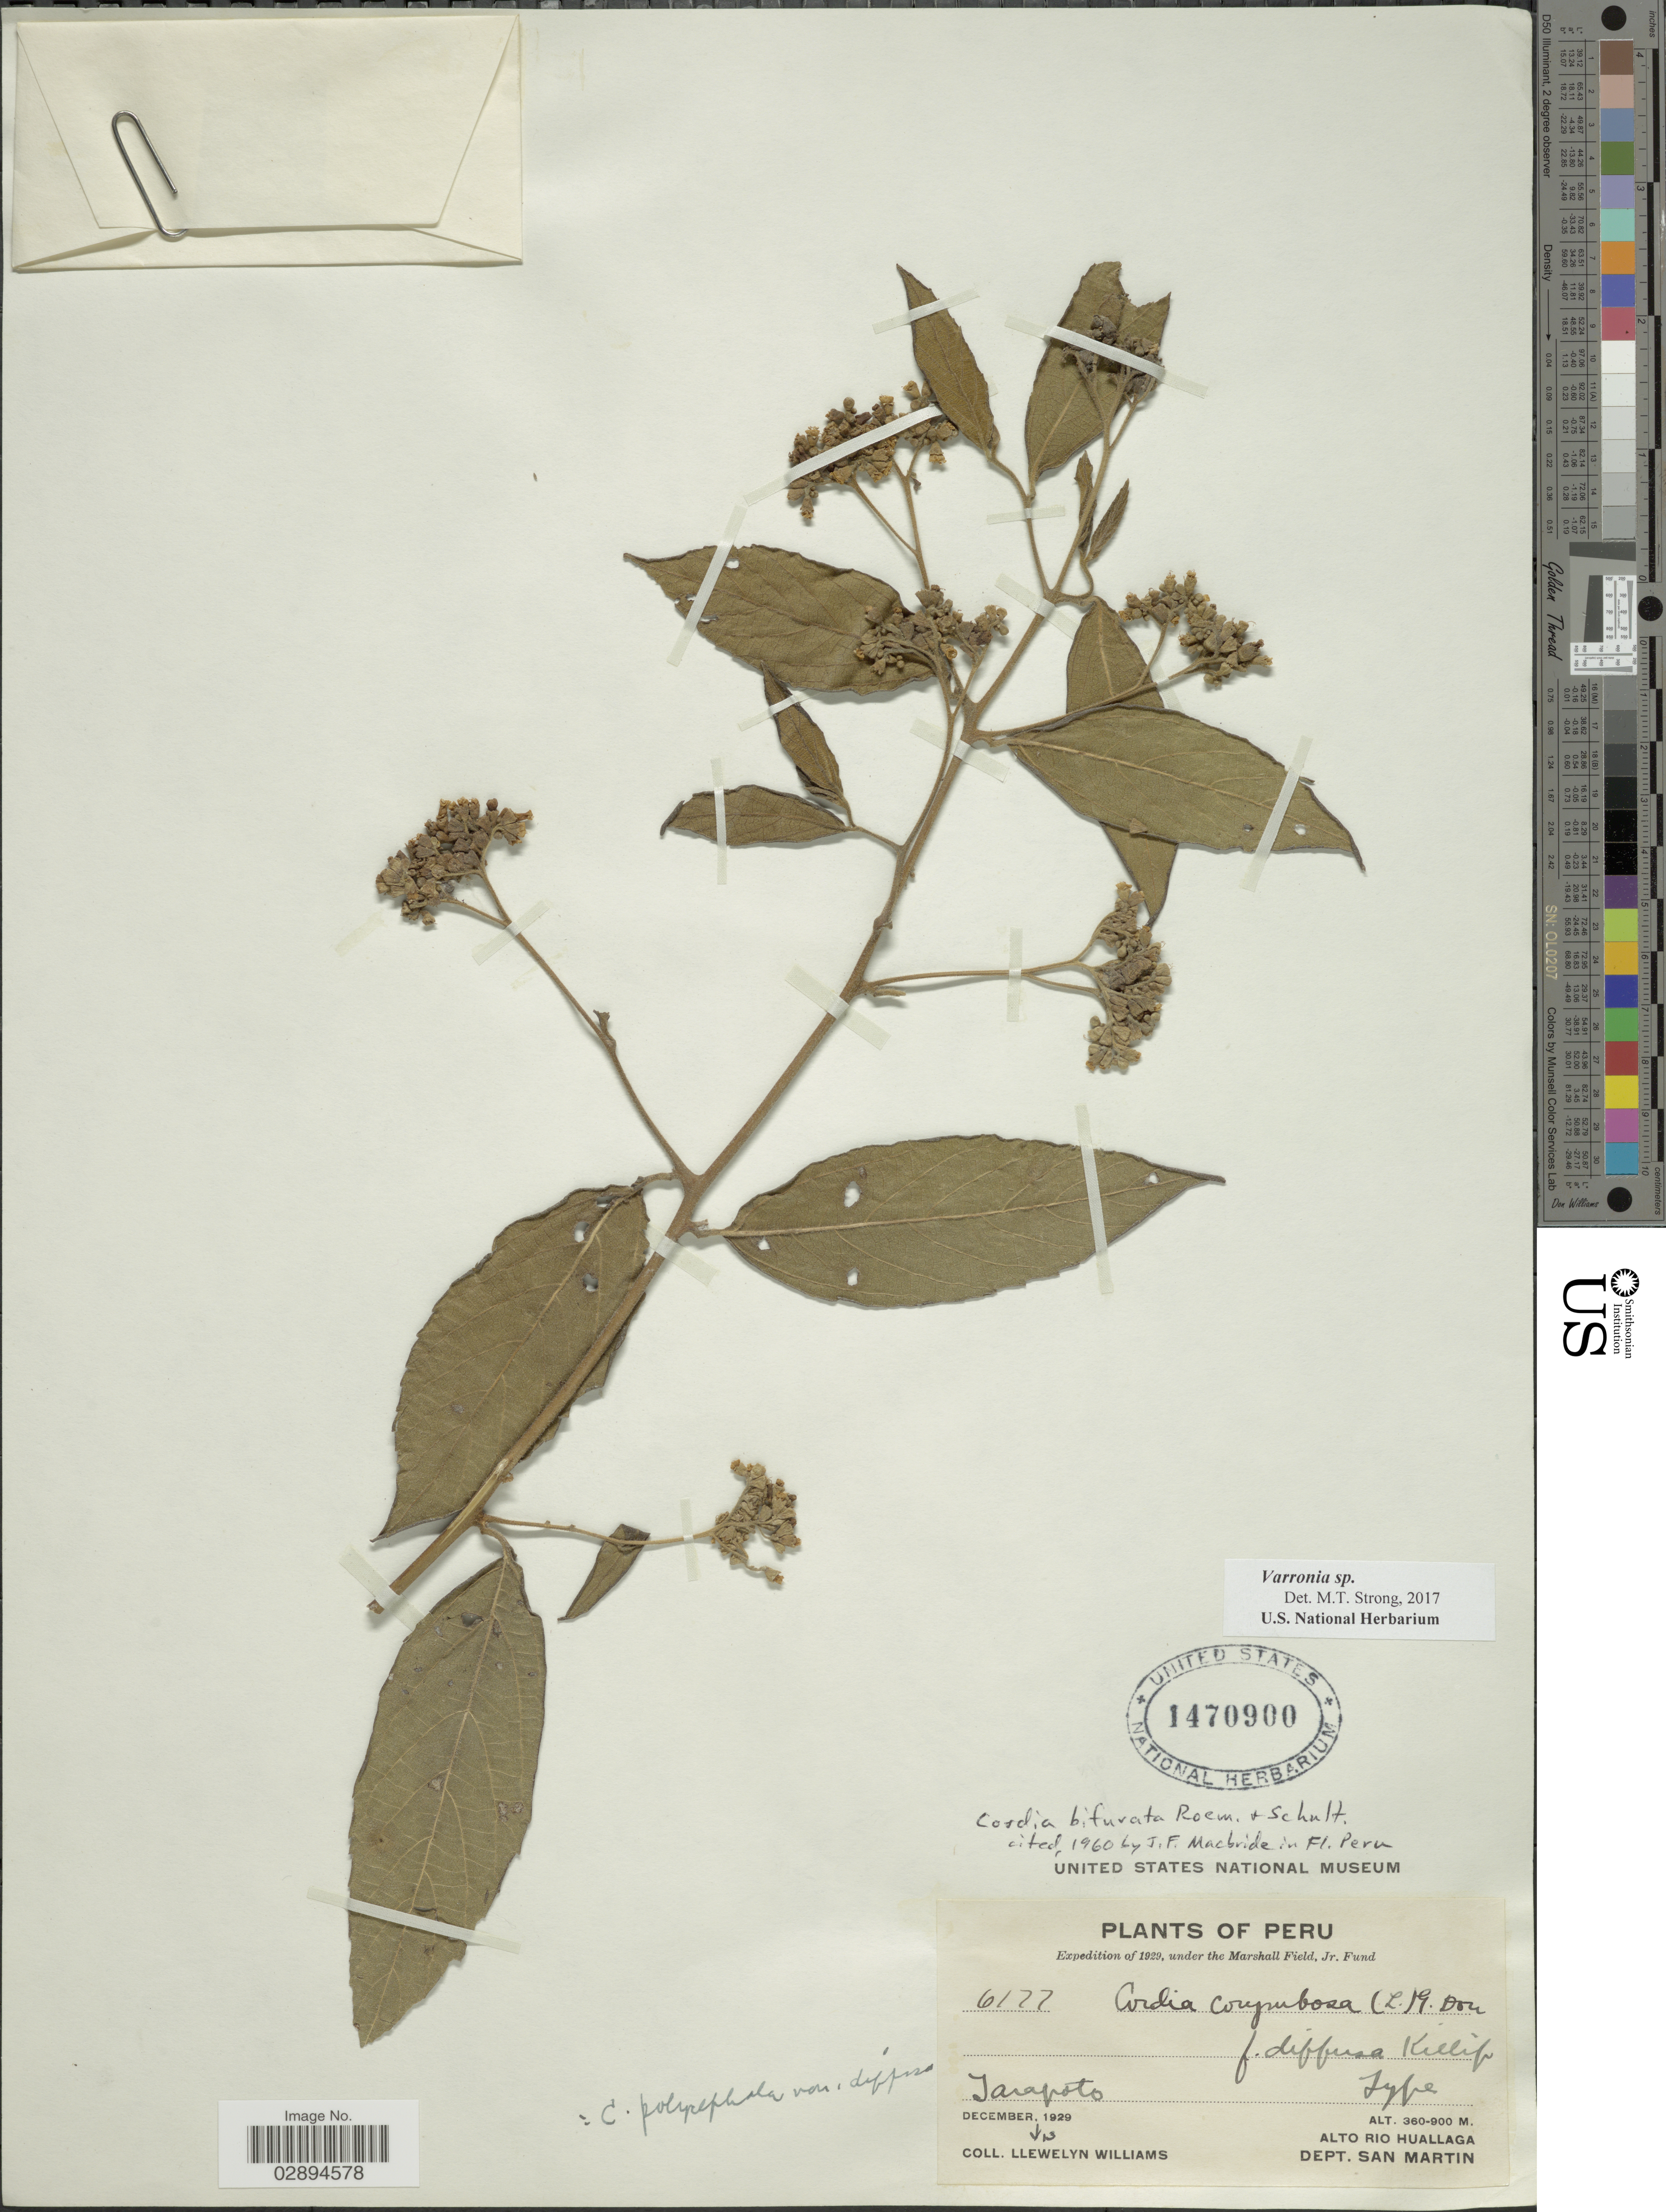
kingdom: Plantae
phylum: Tracheophyta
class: Magnoliopsida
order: Boraginales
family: Cordiaceae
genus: Varronia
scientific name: Varronia sp.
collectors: Ll. Williams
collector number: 6177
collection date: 1929-12-13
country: Peru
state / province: San Martín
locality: Tarapoto. Alto Rio Huallaga. Dept. San Martin.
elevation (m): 360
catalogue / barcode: US 1470900